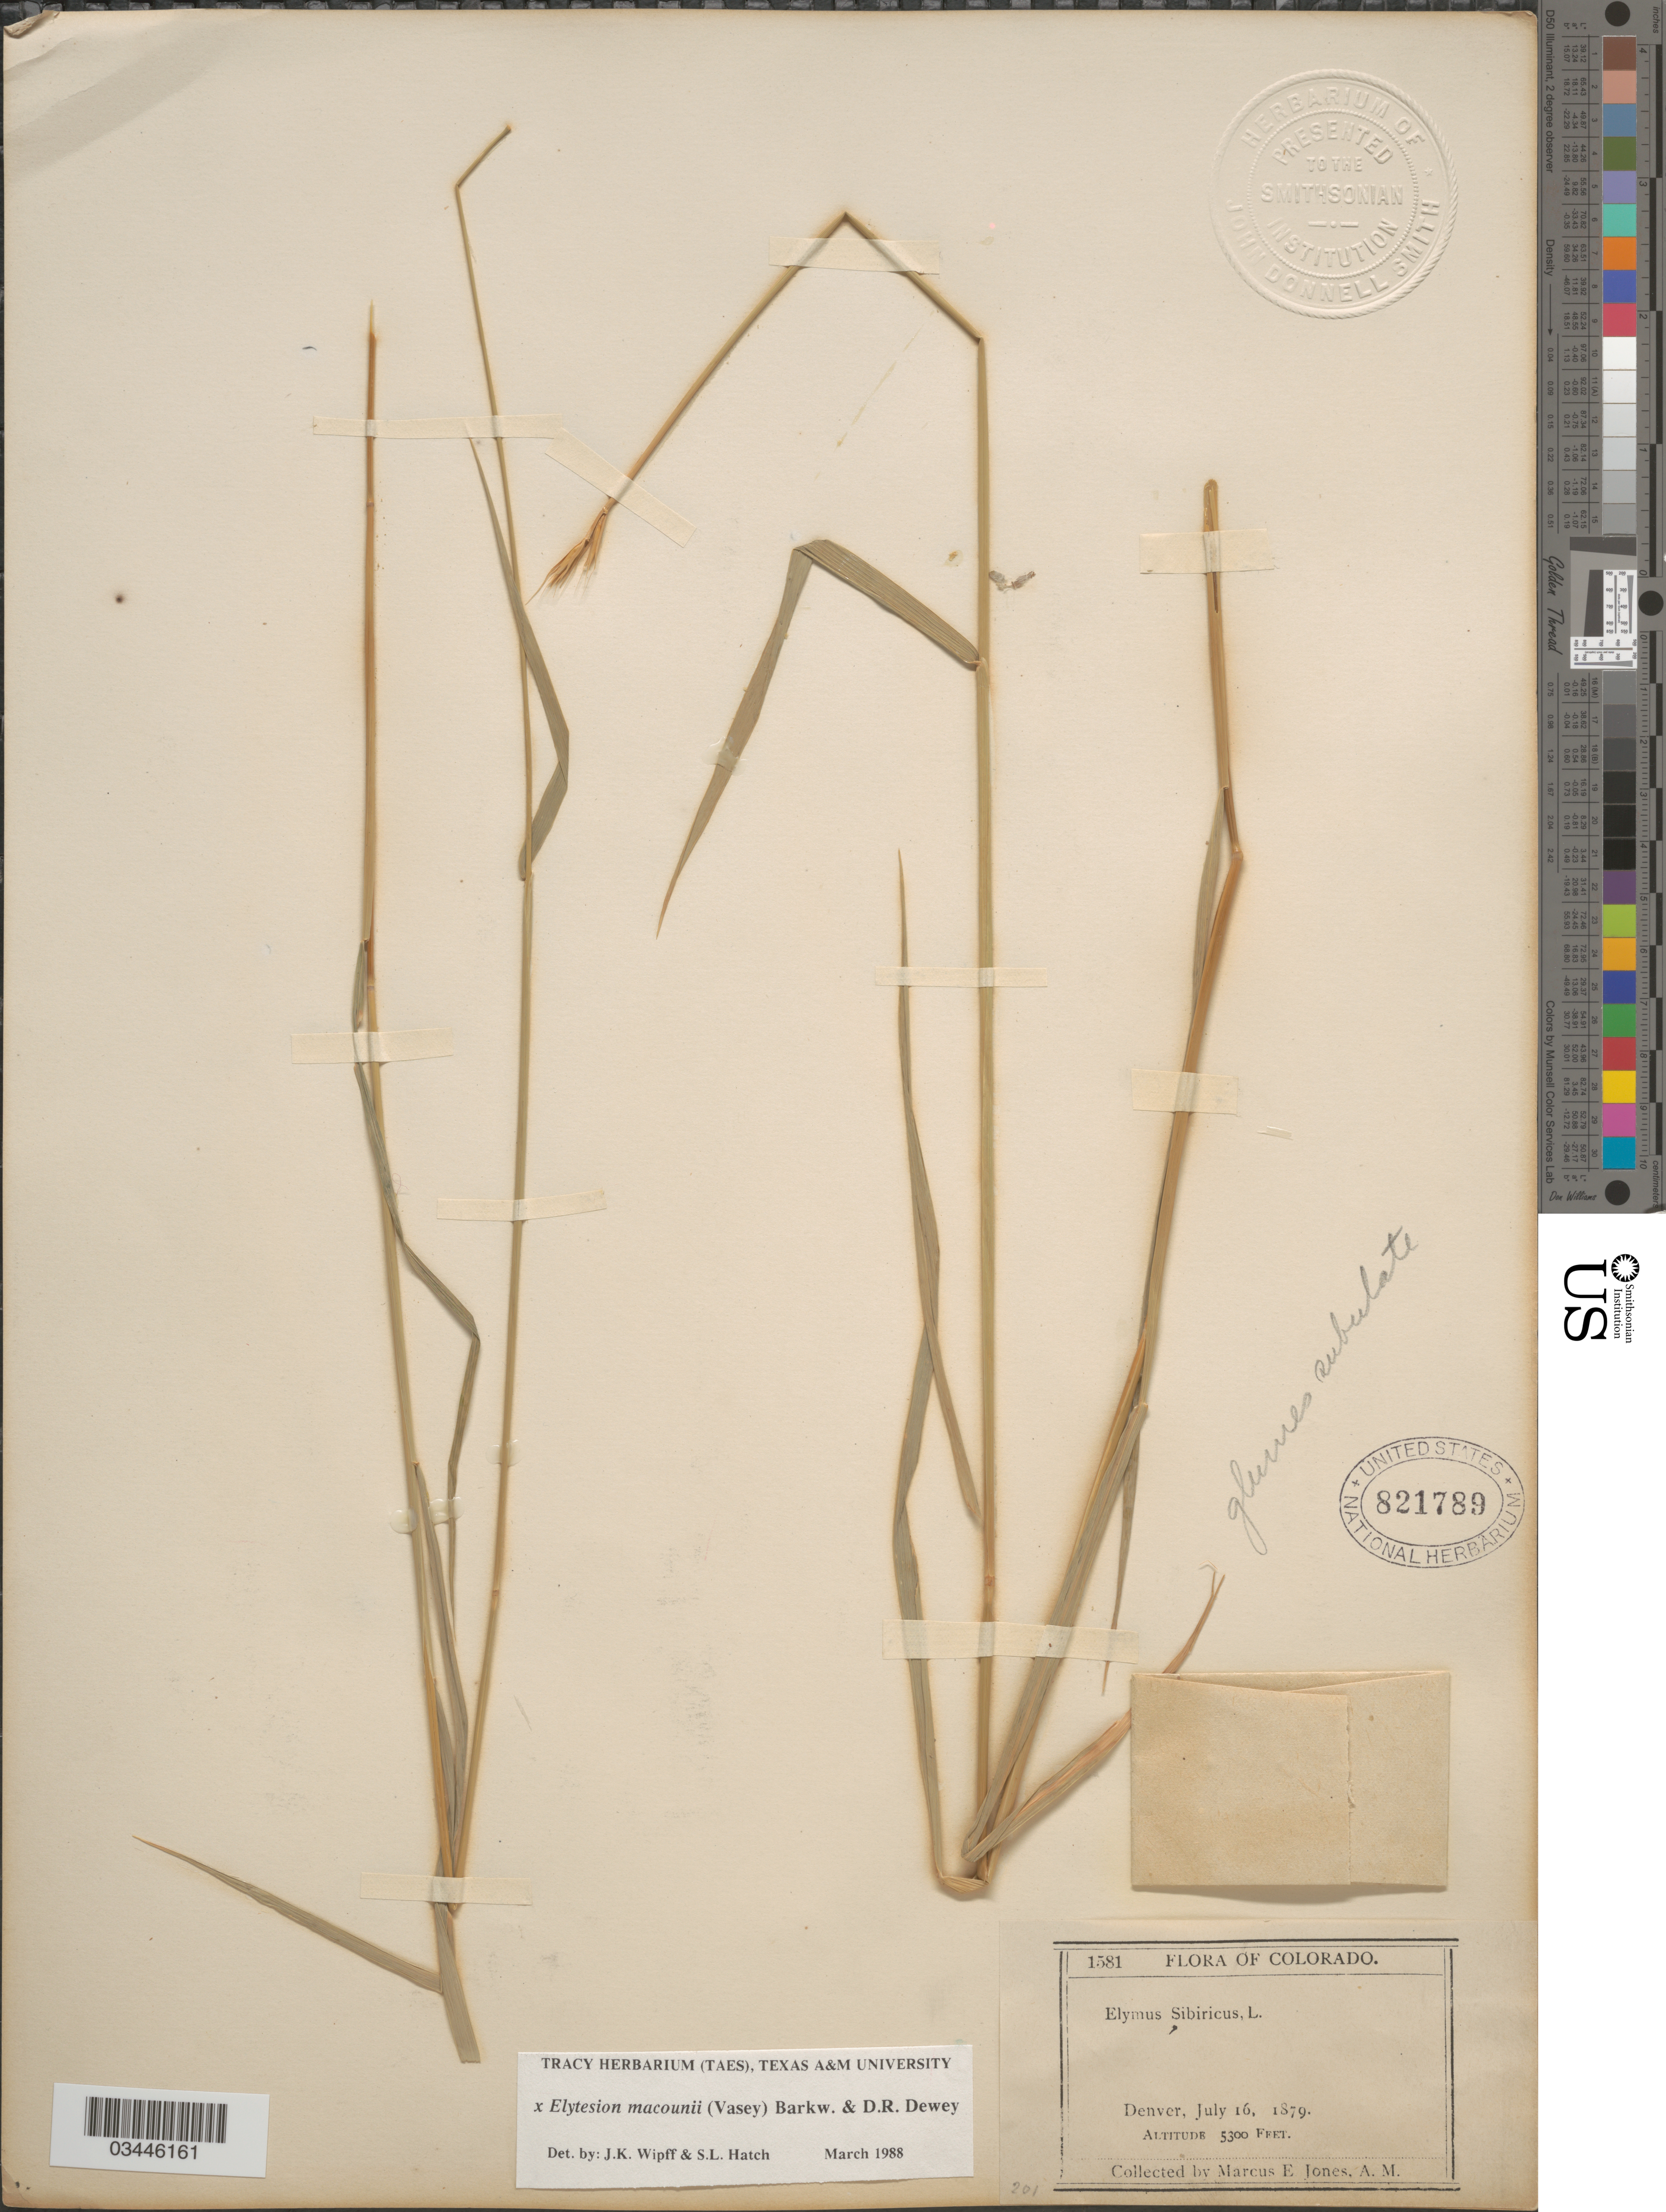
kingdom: Plantae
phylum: Tracheophyta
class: Liliopsida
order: Poales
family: Poaceae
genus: Pseudoroegneria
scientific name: Pseudoroegneria spicata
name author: (Pursh) Á. Löve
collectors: M. E. Jones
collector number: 1581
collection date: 1879-07-16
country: United States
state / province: Colorado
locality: Denver.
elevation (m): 1615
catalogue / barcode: US 821789